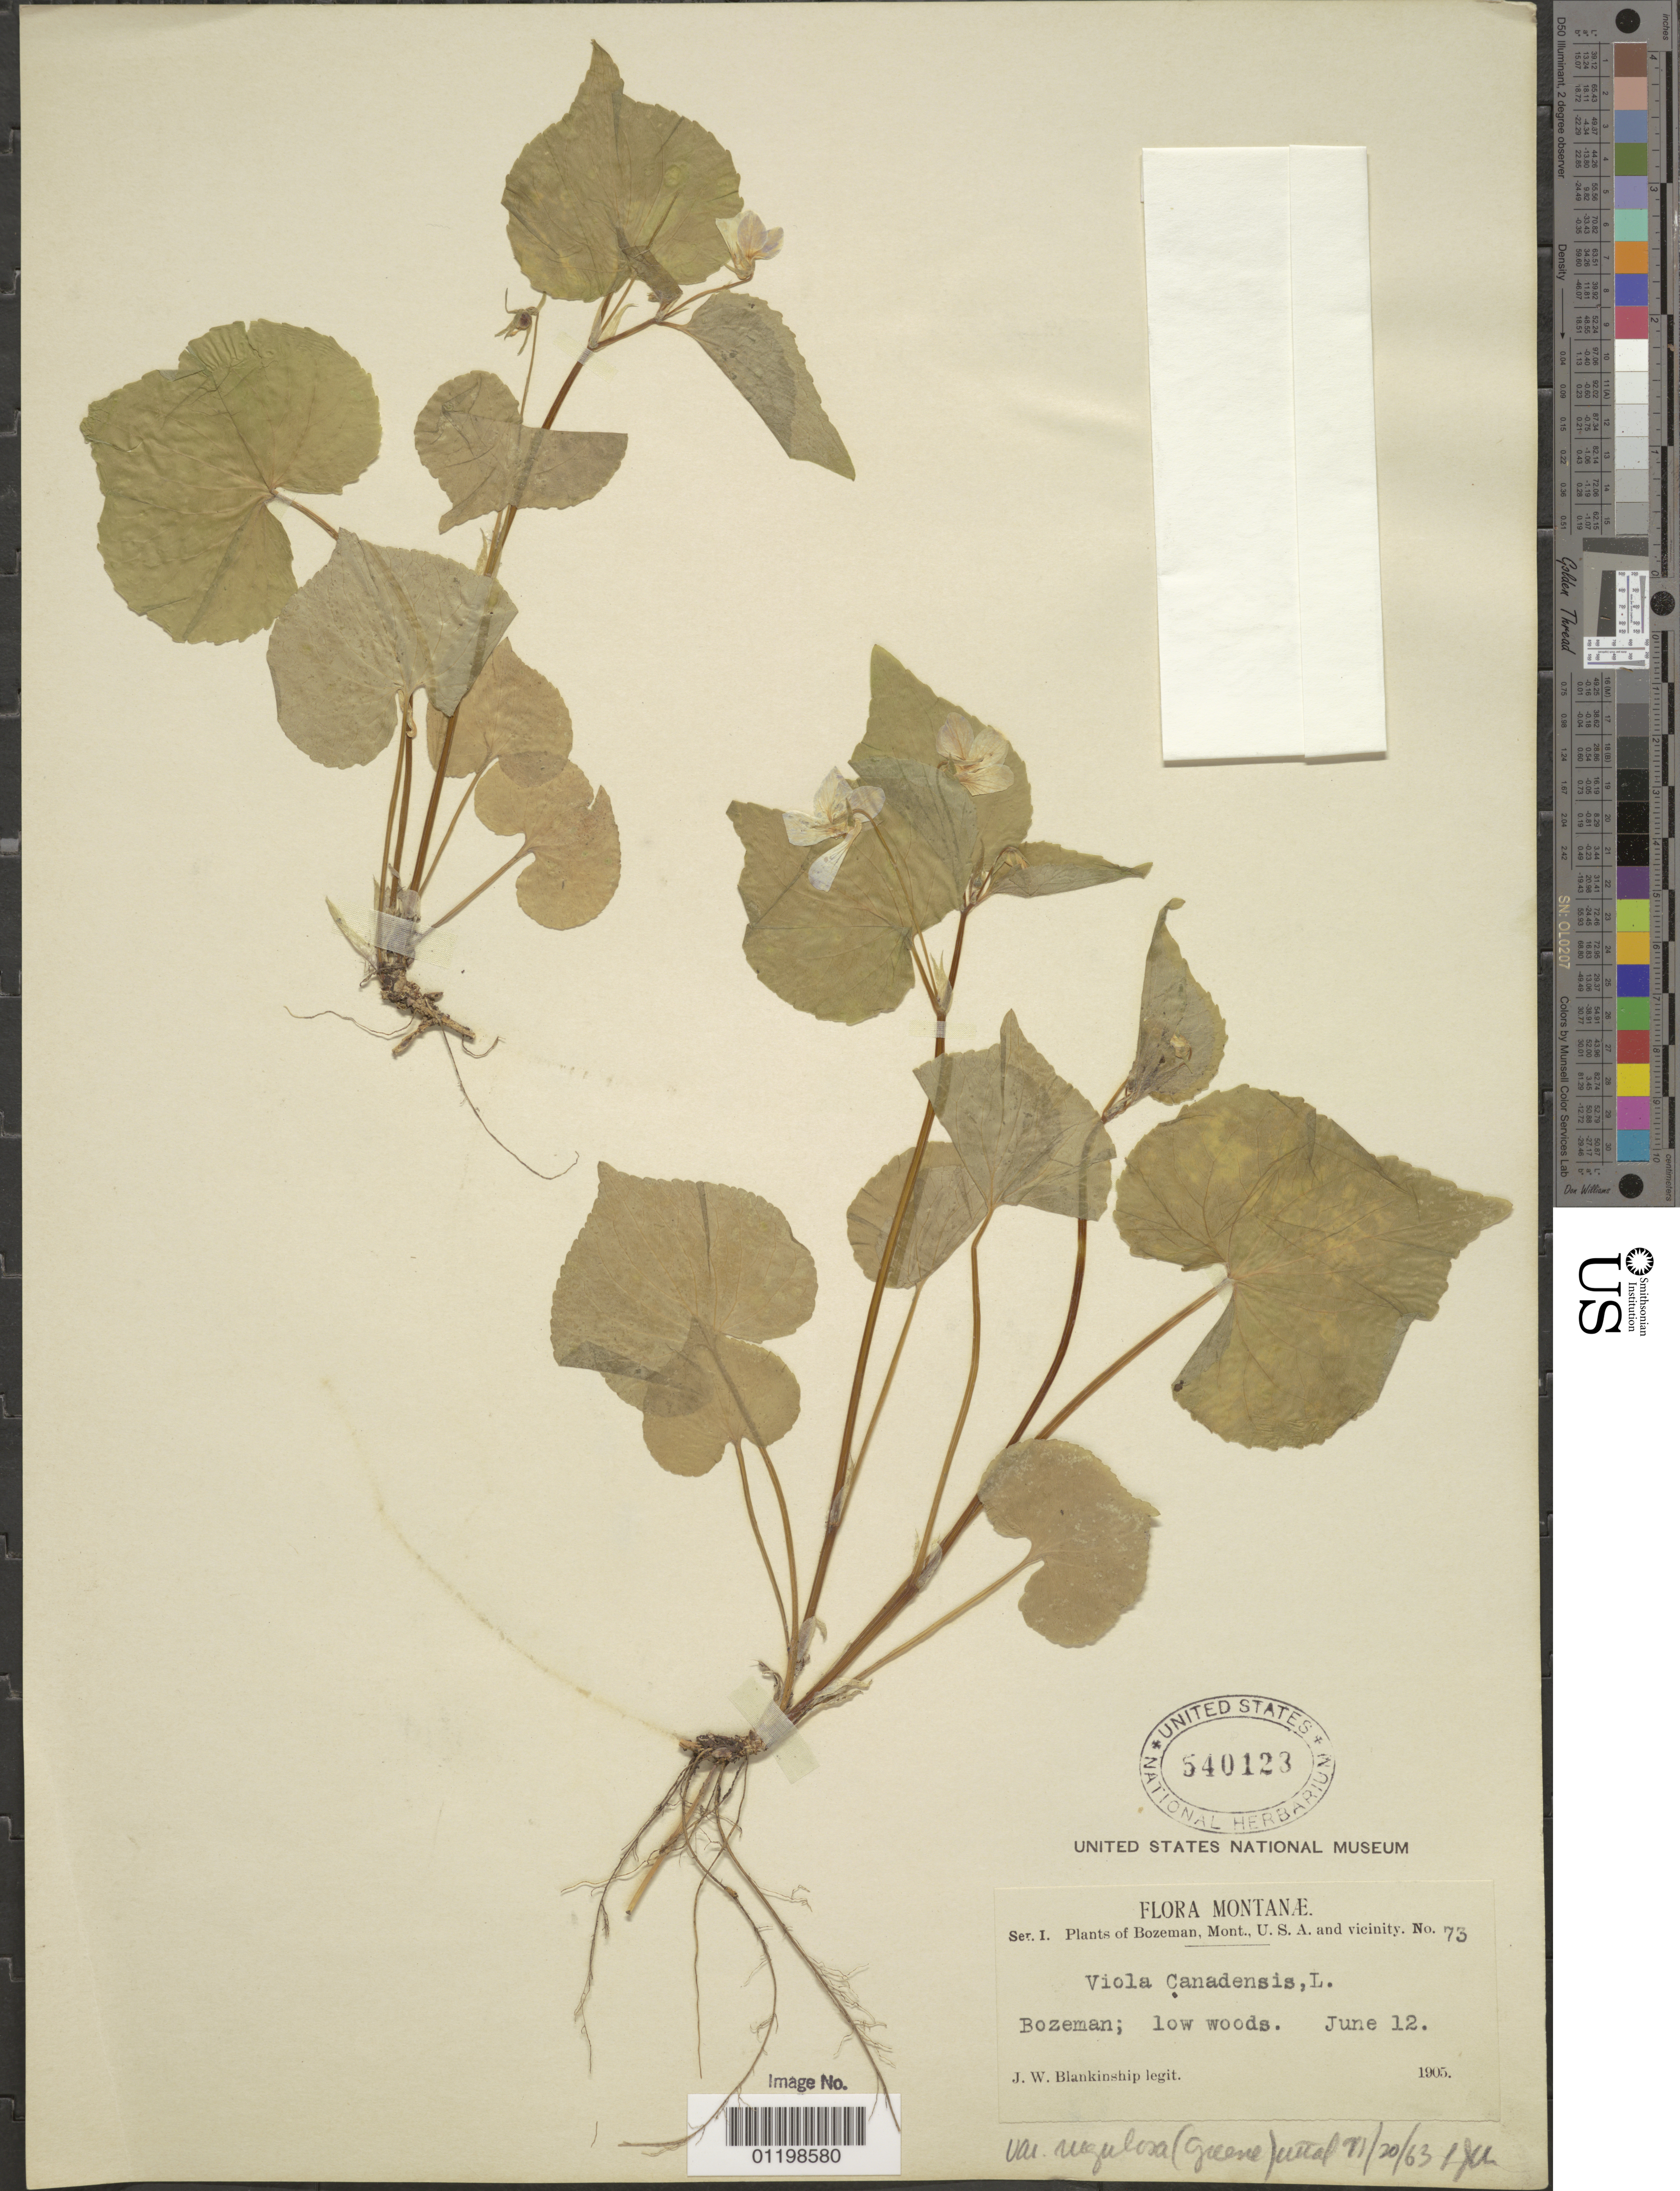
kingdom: Plantae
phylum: Tracheophyta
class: Magnoliopsida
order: Malpighiales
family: Violaceae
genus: Viola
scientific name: Viola canadensis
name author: L.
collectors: J. W. Blankinship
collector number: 73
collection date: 1905-06-12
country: United States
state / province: Montana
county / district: Gallatin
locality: Bozeman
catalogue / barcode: US 540123